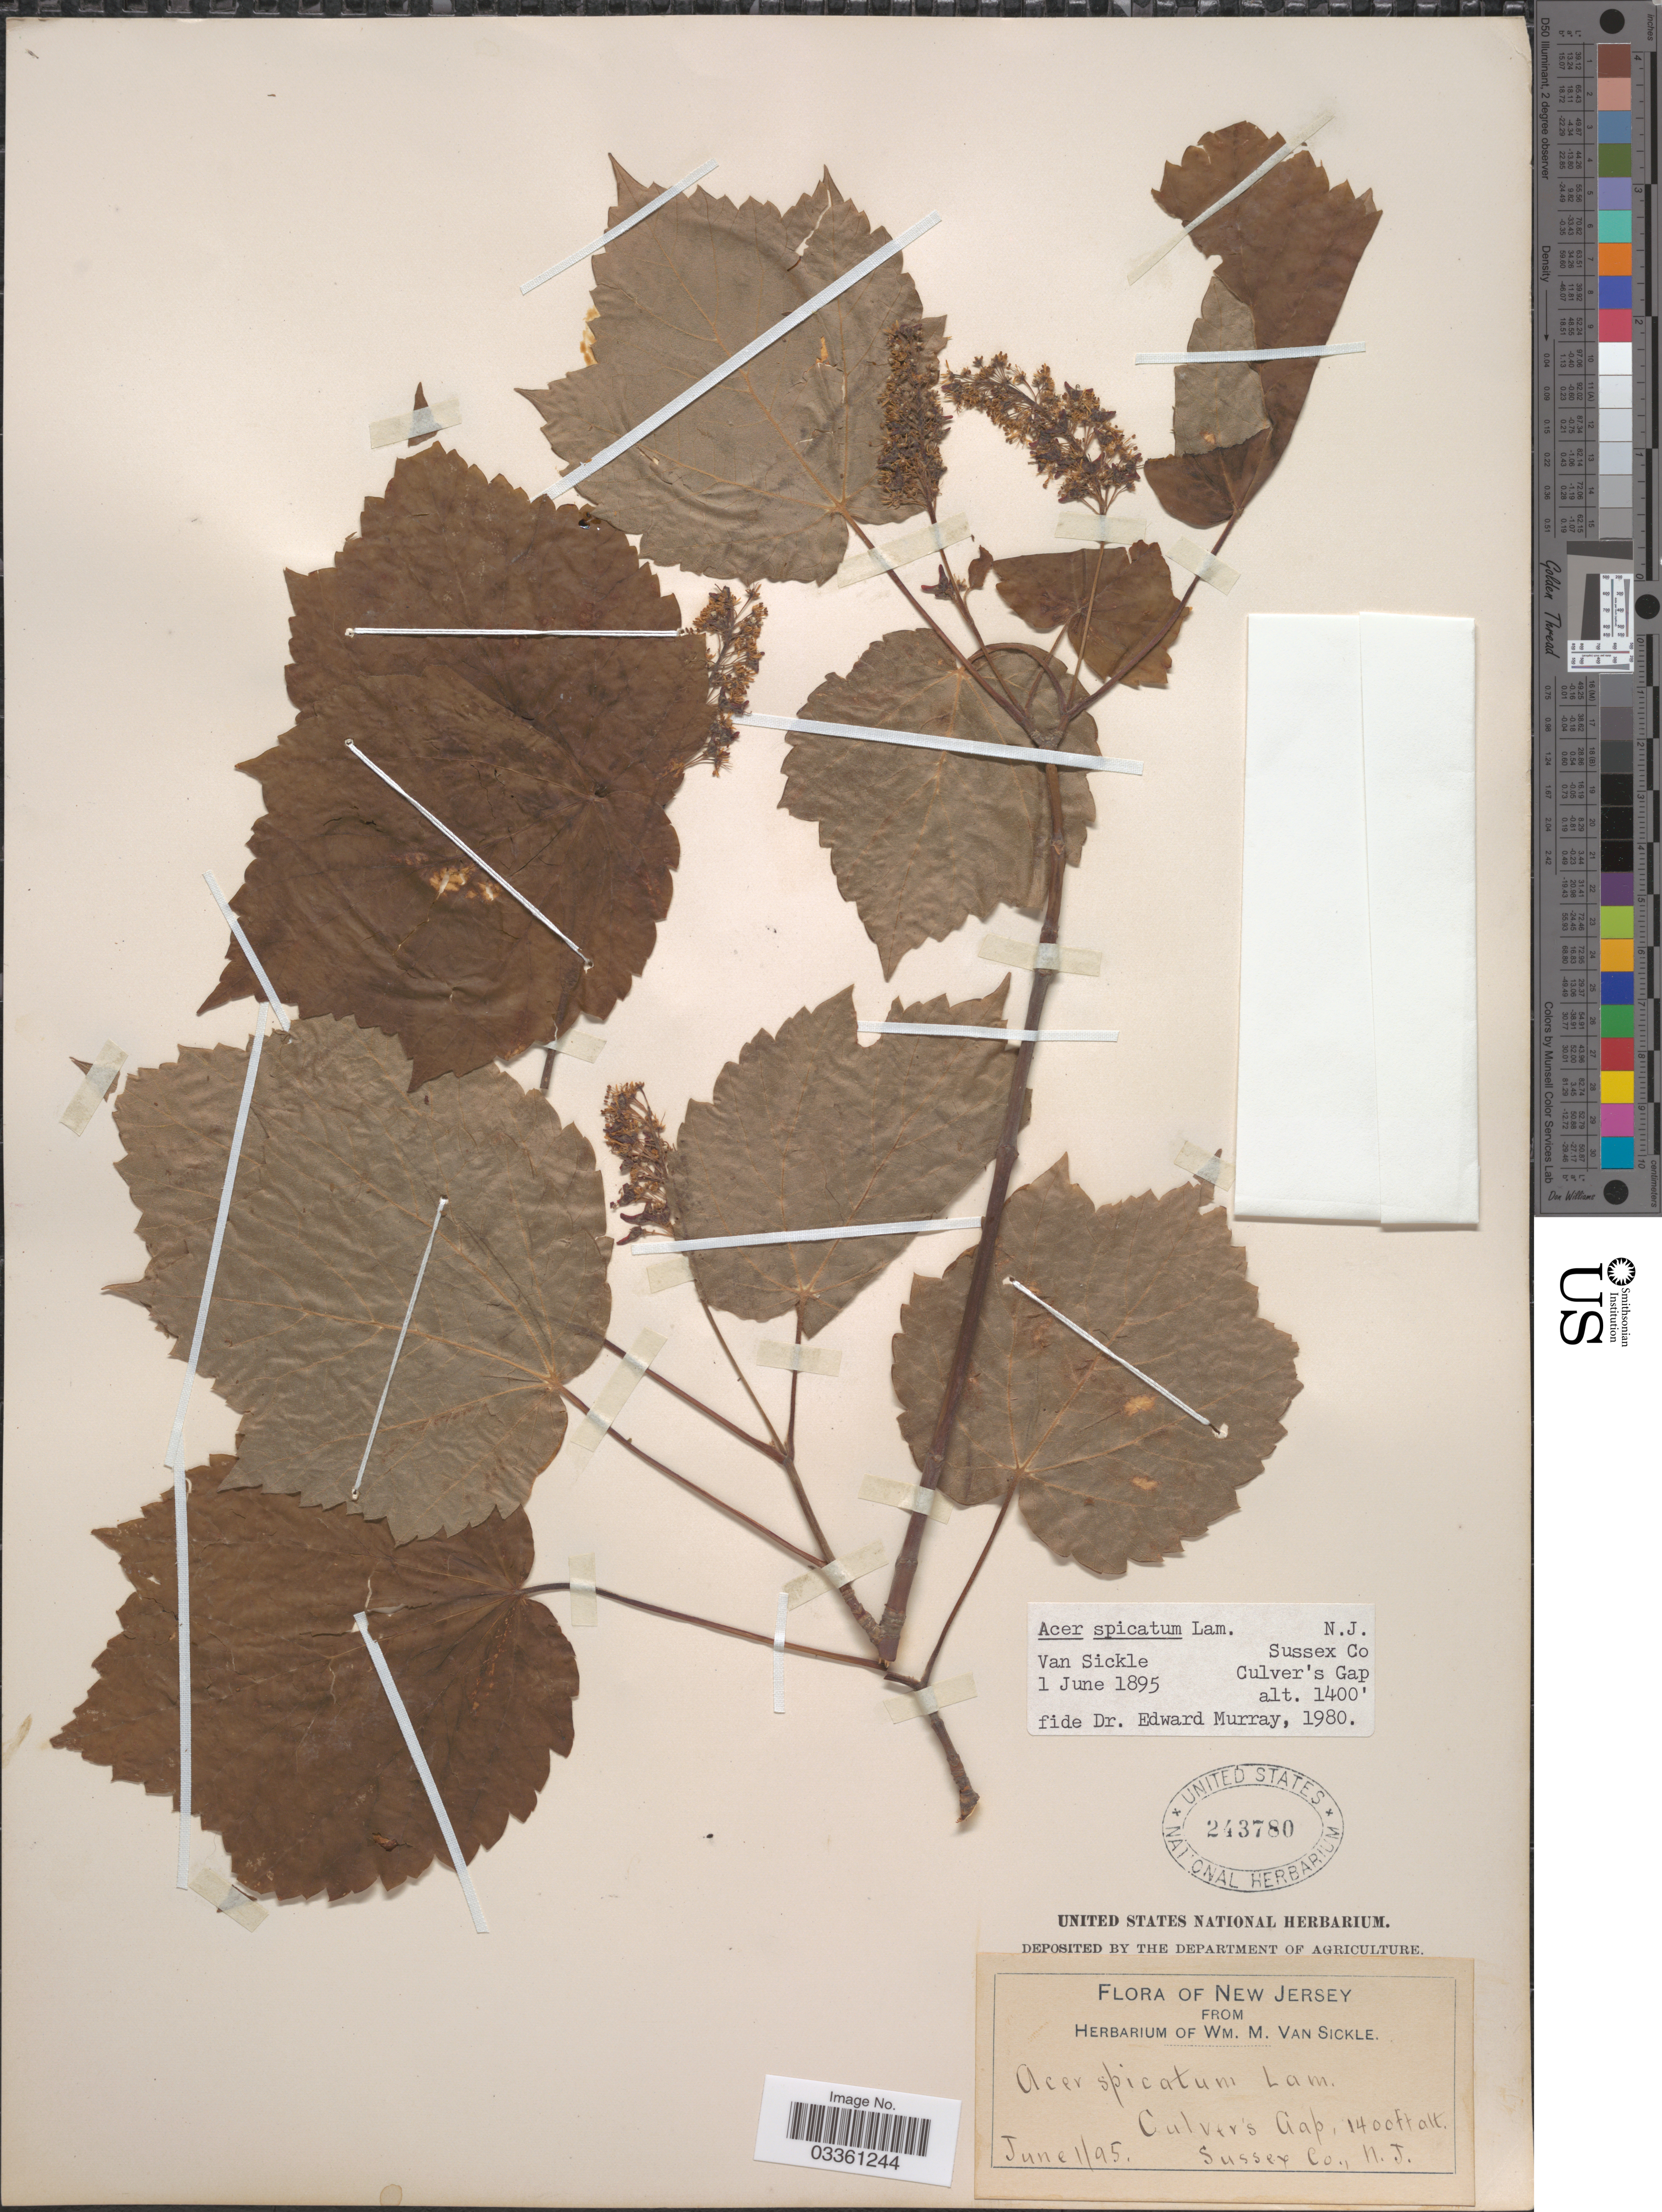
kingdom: Plantae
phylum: Tracheophyta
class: Magnoliopsida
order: Sapindales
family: Sapindaceae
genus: Acer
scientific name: Acer spicatum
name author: Lam.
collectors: ex herb. Wm. M. Van Sickle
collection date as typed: Transcribed d/m/y: 1/6/95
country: United States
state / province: New Jersey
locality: Culvers Gap. Sussex Co.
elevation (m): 427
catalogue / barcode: US 243780